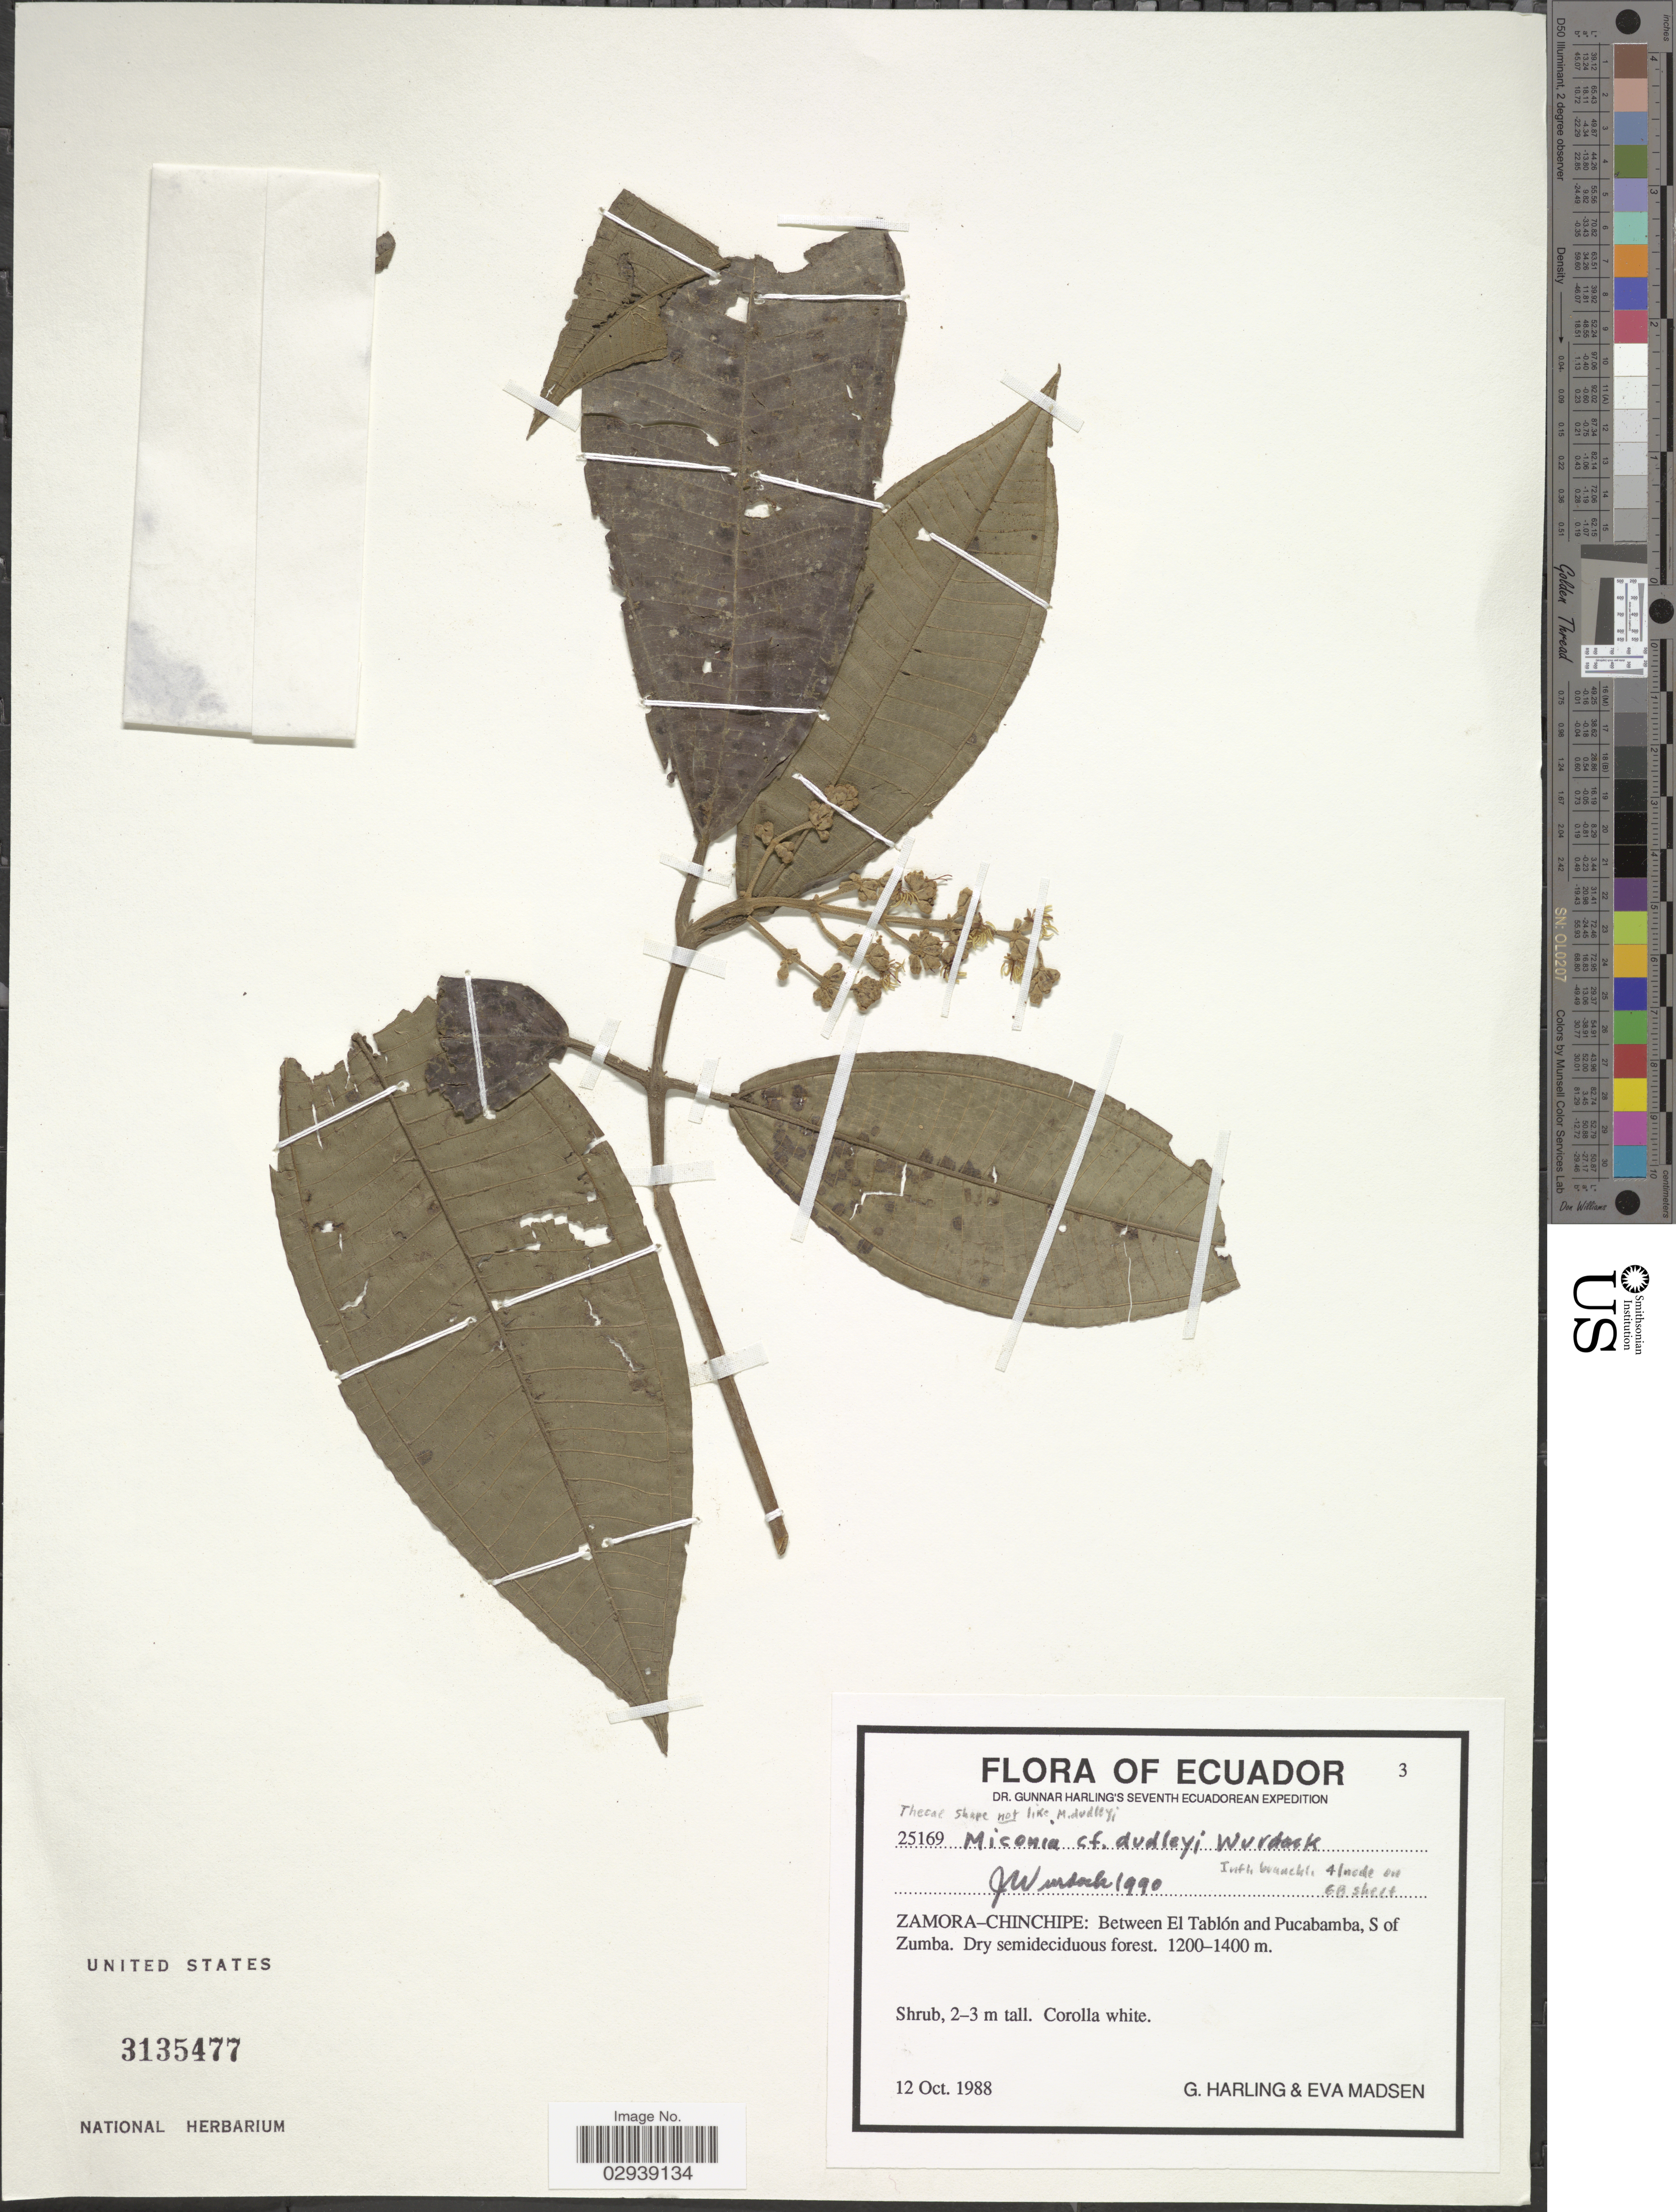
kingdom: Plantae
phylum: Tracheophyta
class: Magnoliopsida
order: Myrtales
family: Melastomataceae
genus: Miconia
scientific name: Miconia dudleyi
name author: Wurdack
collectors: G. Harling & E. Madsen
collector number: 25169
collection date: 1988-10-12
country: Ecuador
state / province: Zamora-Chinchipe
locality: Between El Tablón and Pucabamba,S of Zumba.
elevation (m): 1200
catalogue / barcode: US 3135477